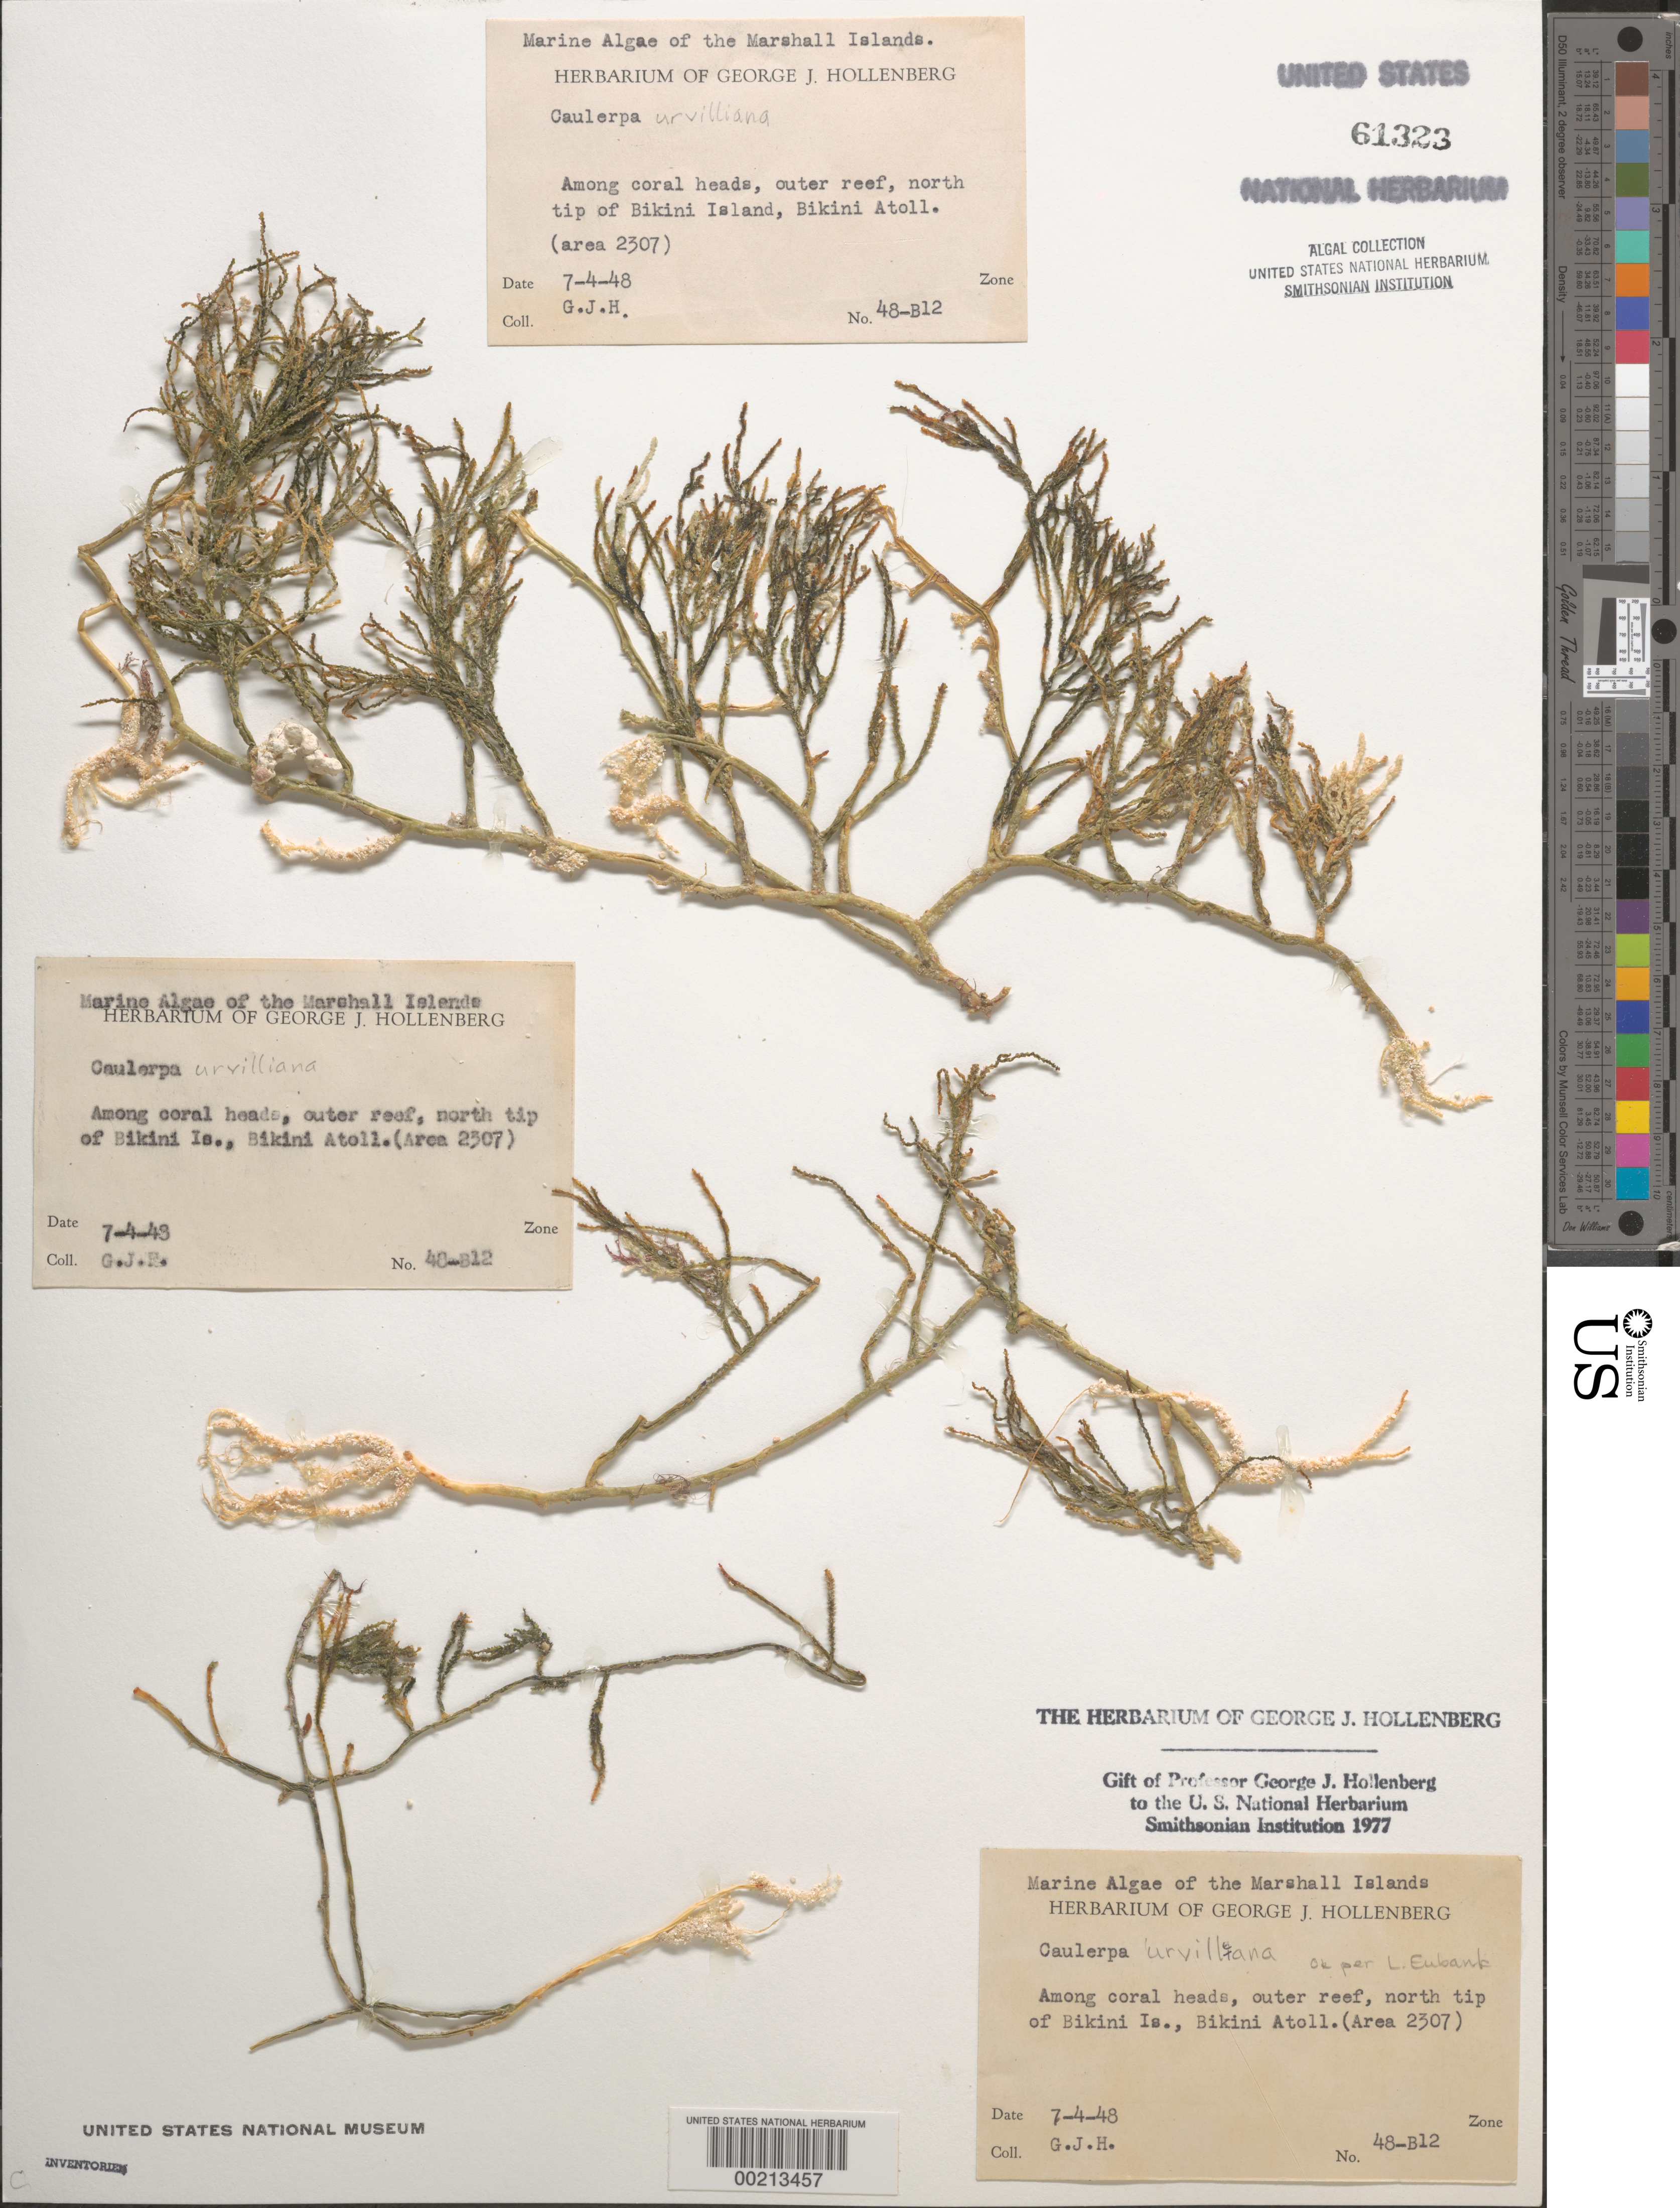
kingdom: Plantae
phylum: Chlorophyta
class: Ulvophyceae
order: Bryopsidales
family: Caulerpaceae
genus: Caulerpa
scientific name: Caulerpa urvilleana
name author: Mont.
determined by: Eubank, L. L.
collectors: G. Hollenberg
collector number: GJH 48-b12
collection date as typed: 04 Jul 1948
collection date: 1948-07-04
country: Marshall Islands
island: Bikini Atoll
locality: North end of island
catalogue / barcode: US 61323